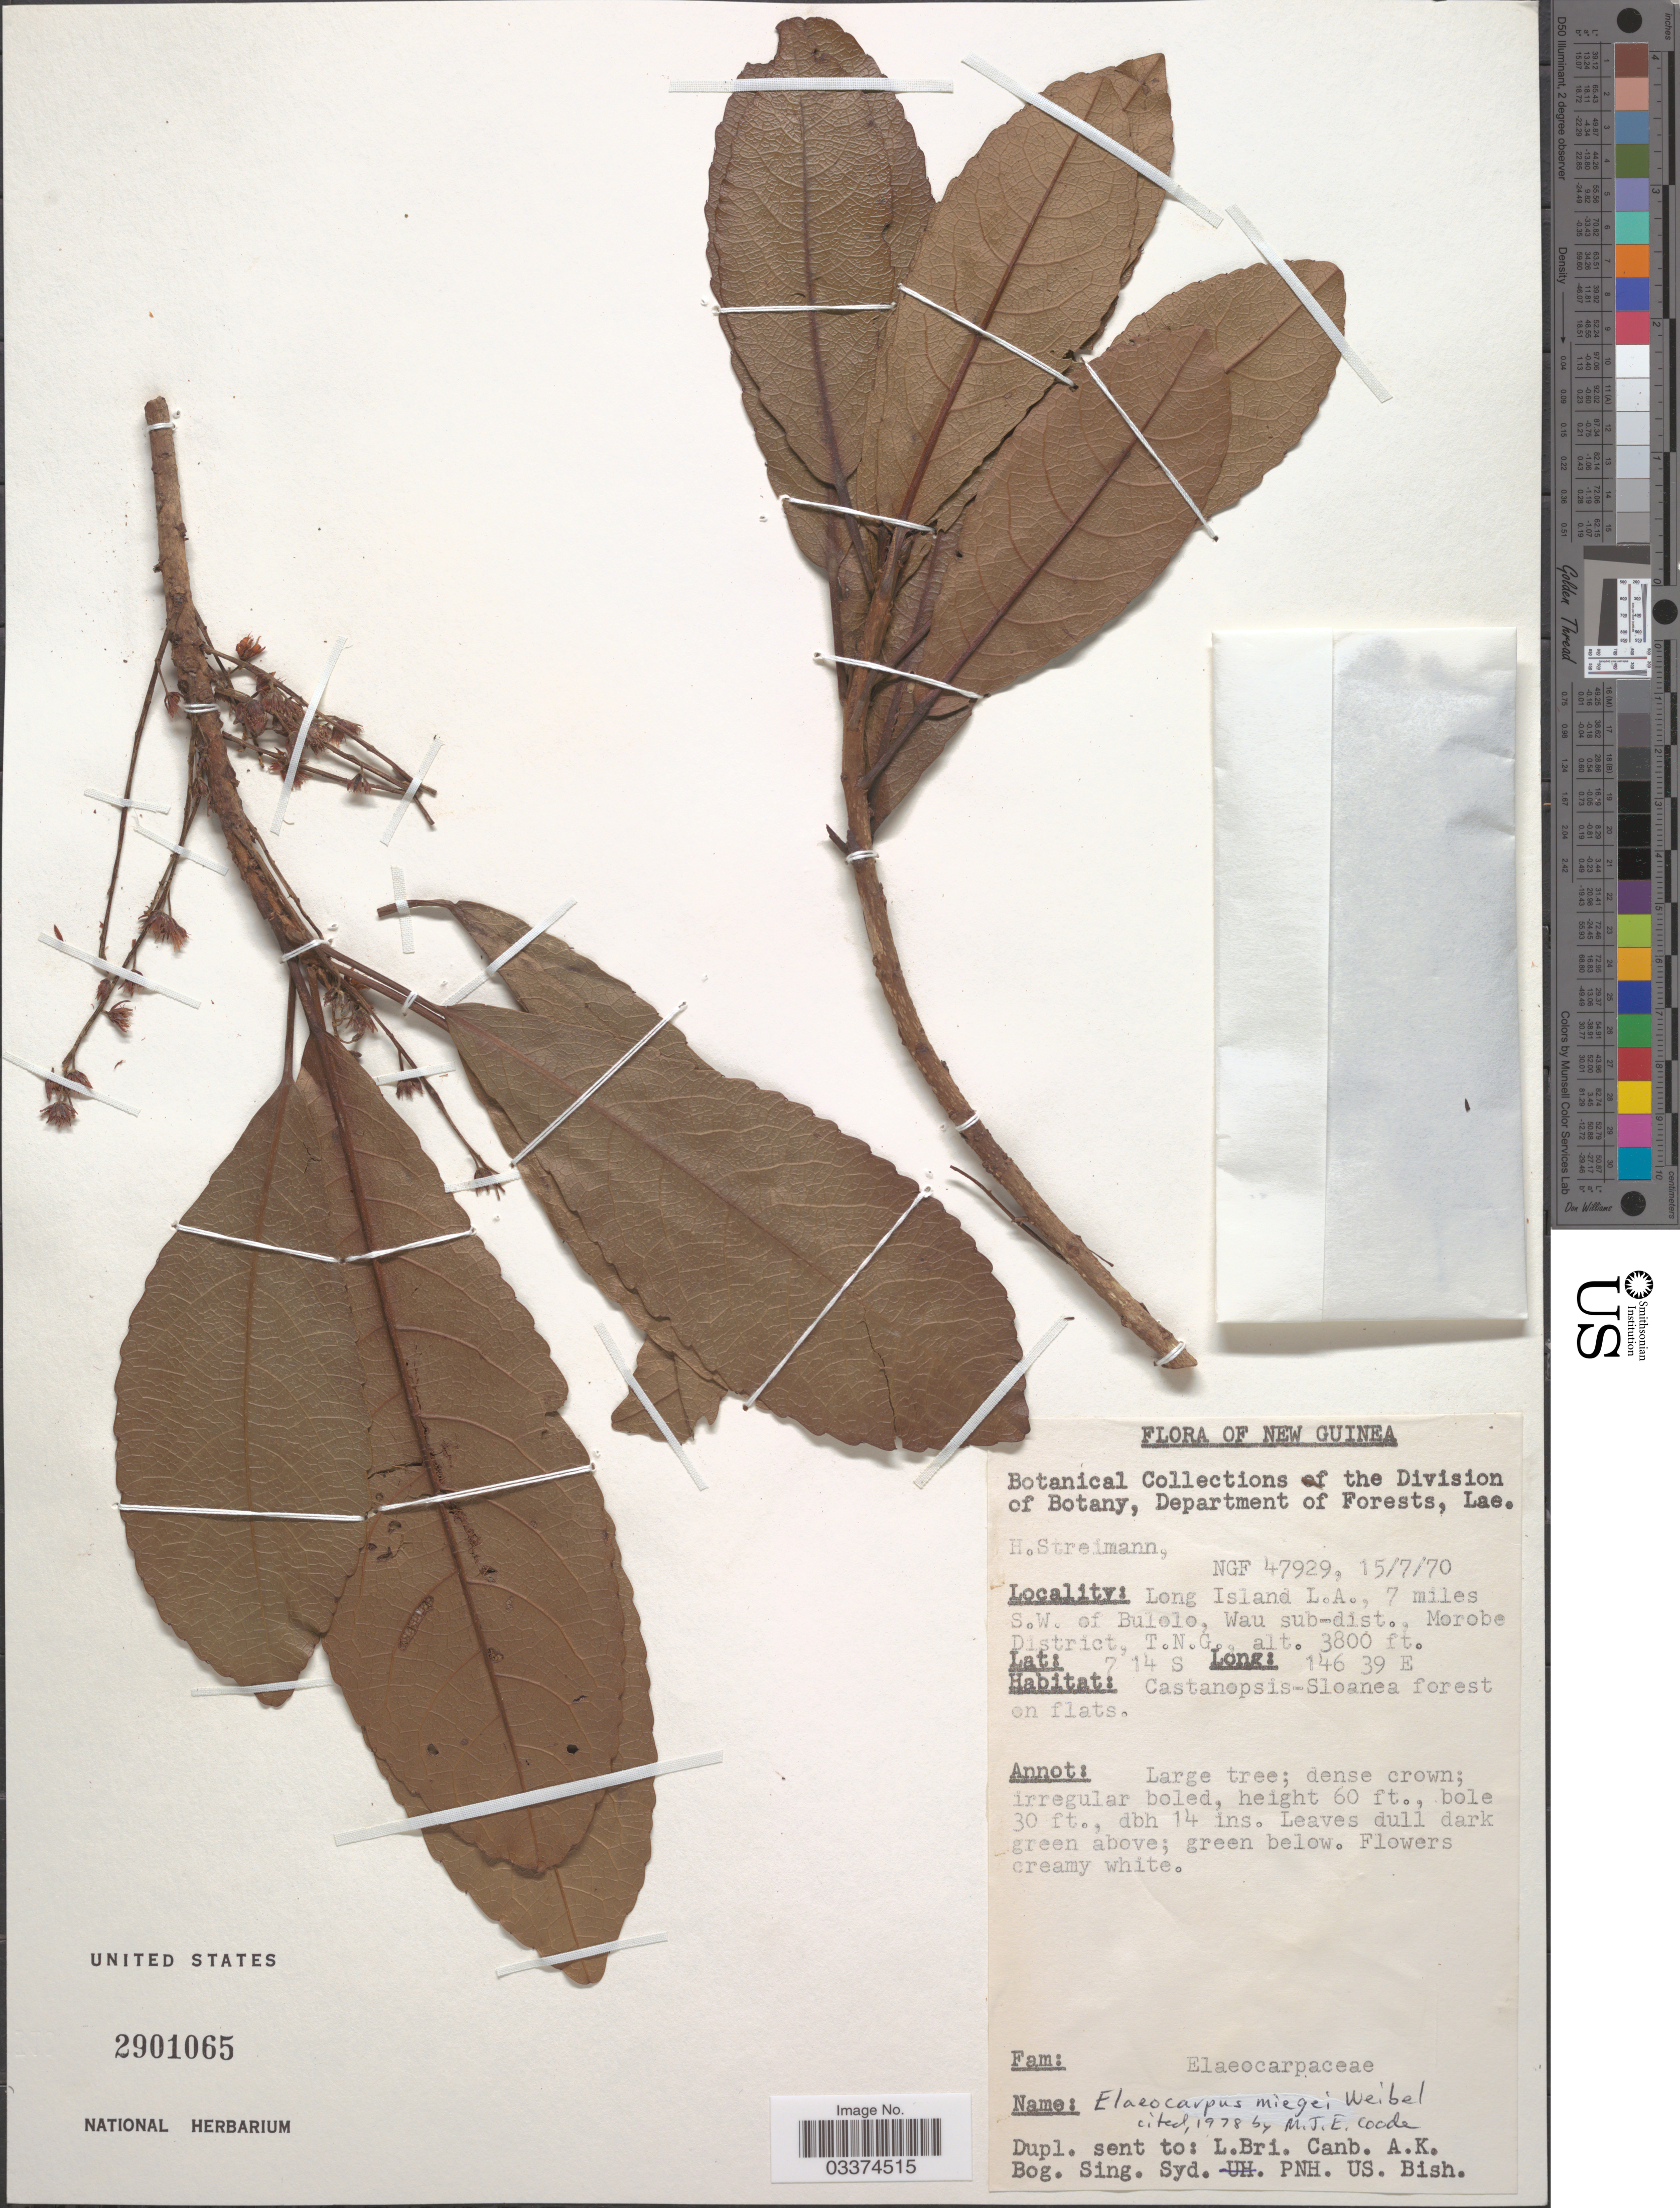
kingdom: Plantae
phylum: Tracheophyta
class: Magnoliopsida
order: Oxalidales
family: Elaeocarpaceae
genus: Elaeocarpus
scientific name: Elaeocarpus miegei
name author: Weibel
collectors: H. Streimann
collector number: NGF47929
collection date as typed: Transcribed d/m/y: 15/7/70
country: Papua New Guinea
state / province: Morobe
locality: New Guinea, Long Island L.A., 7 miles S.W. of Bulolo, Wau sub-dist., Morobe District, T.N.G.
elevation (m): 1158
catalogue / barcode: US 2901065